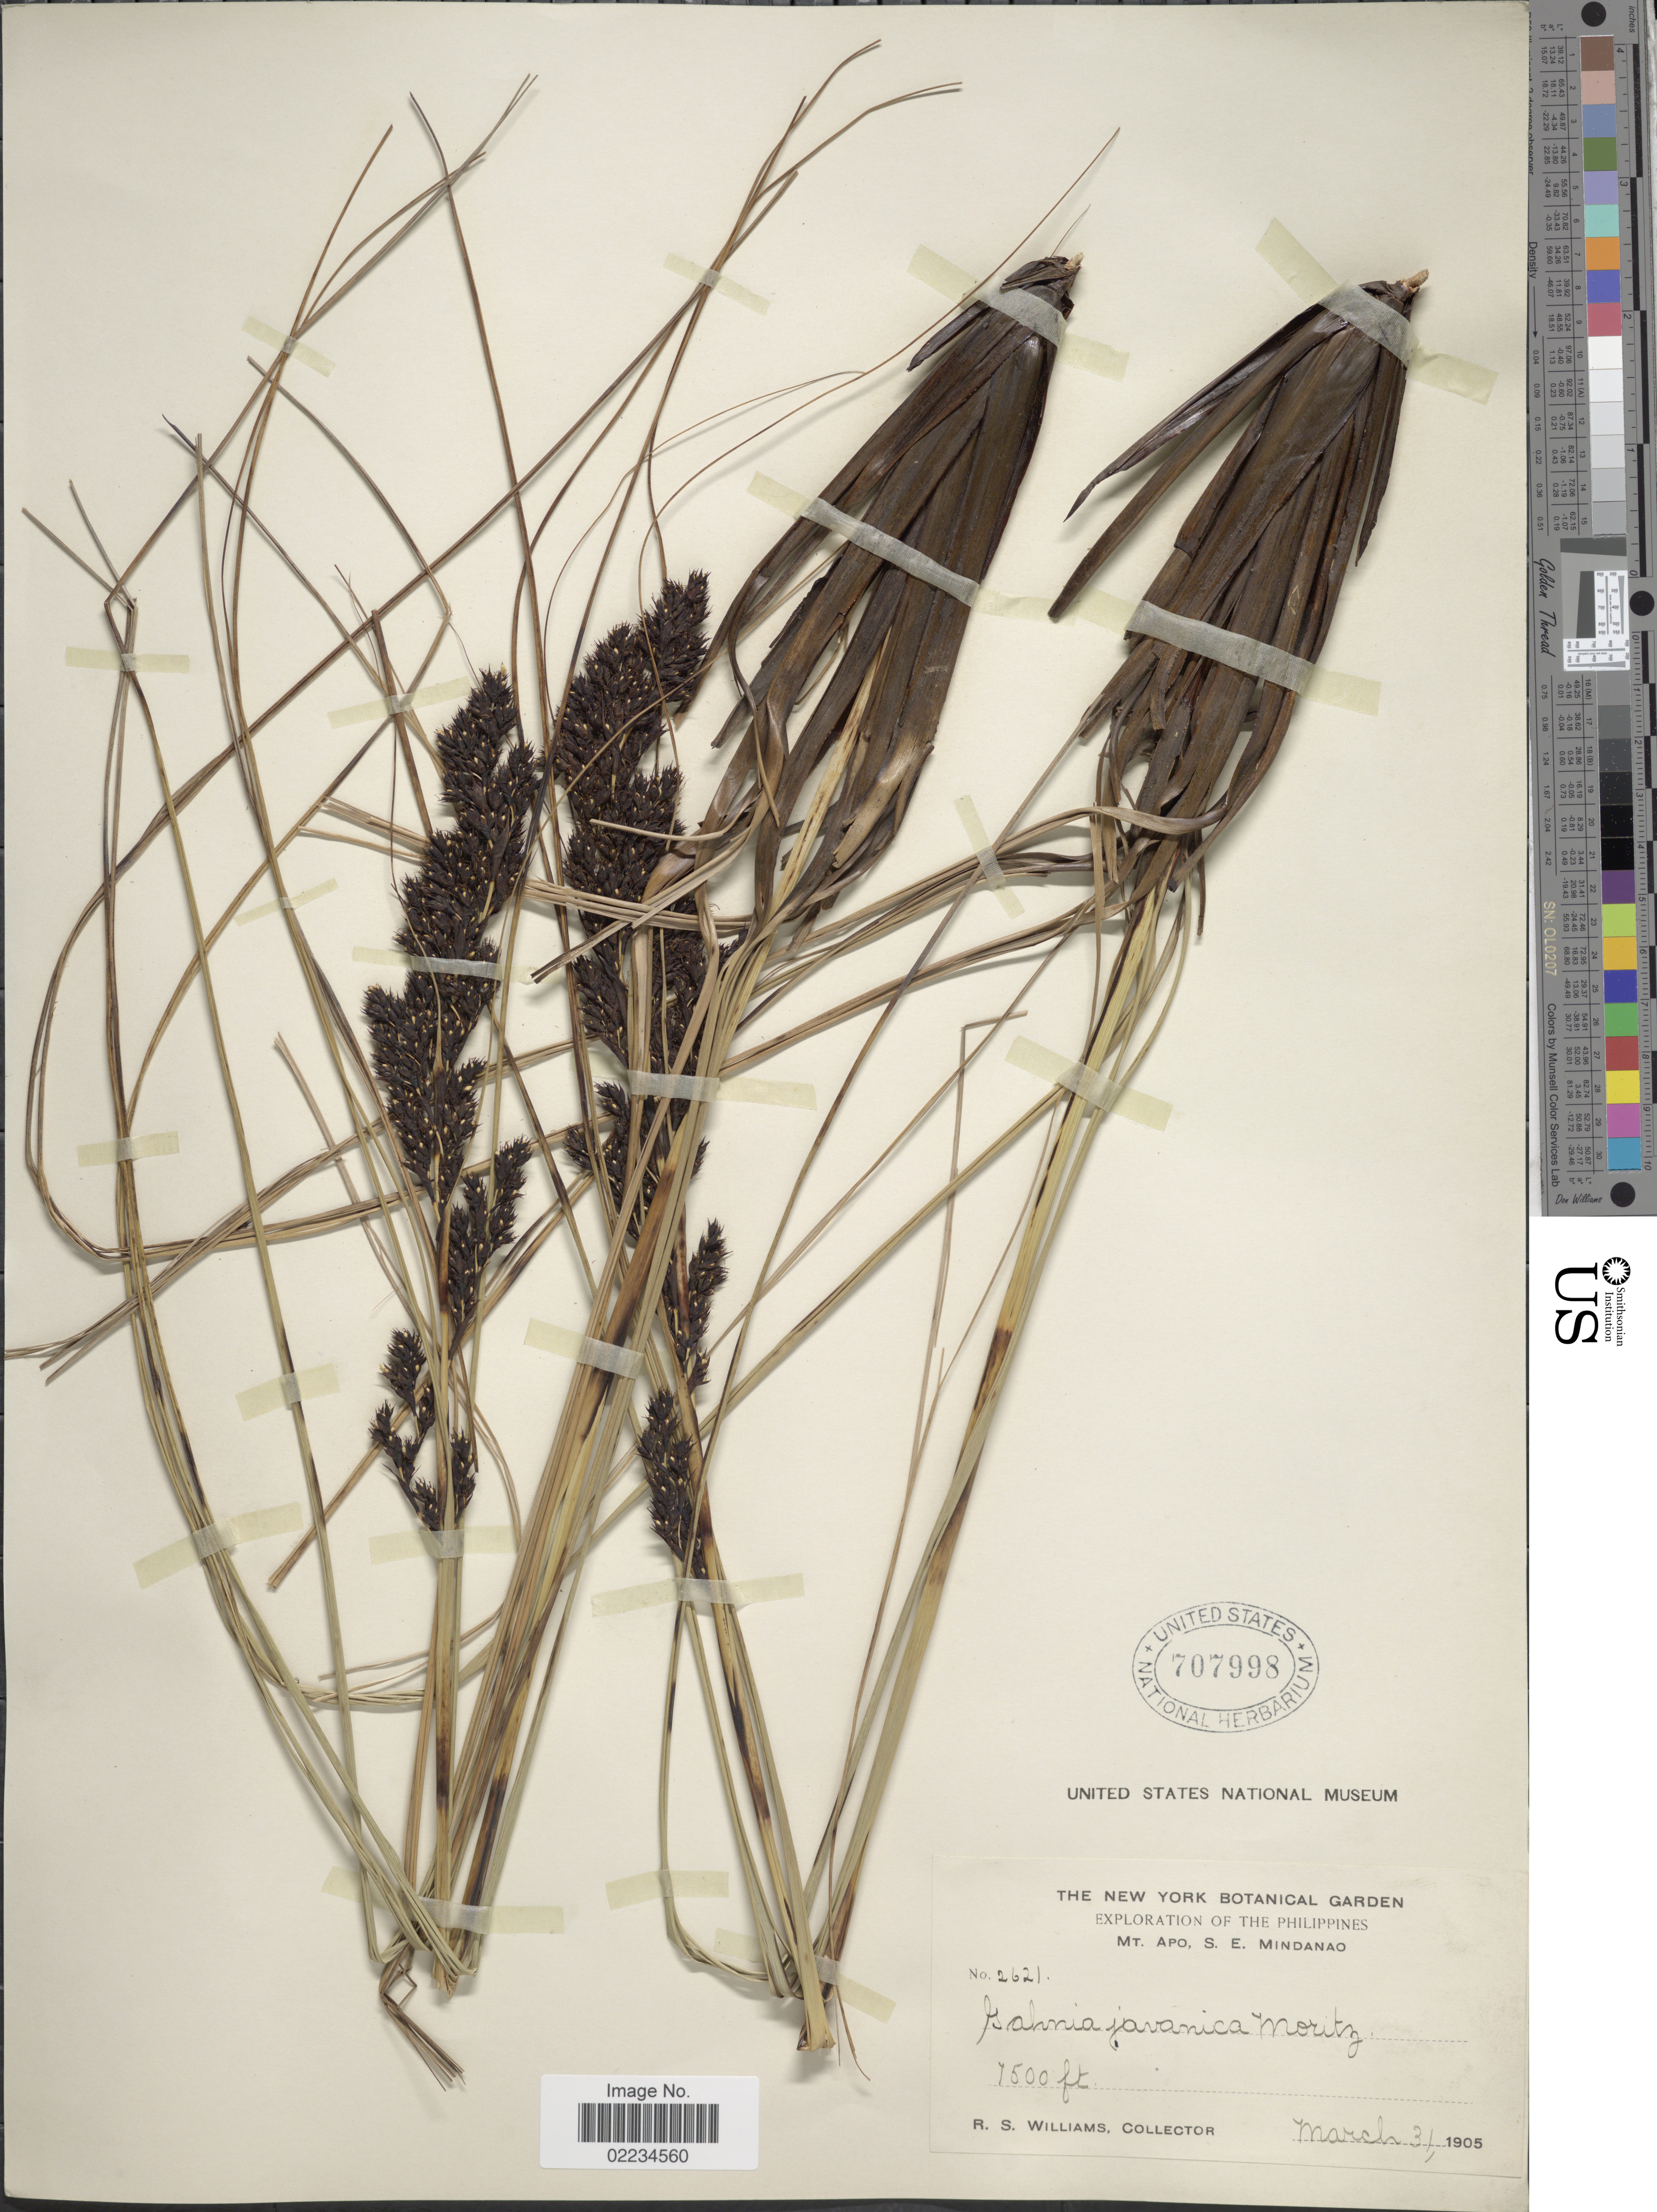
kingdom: Plantae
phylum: Tracheophyta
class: Liliopsida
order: Poales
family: Cyperaceae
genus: Gahnia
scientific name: Gahnia javanica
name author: Moritzi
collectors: R. S. Williams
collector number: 2621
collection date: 1905-03-31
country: Philippines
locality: Mt. Apo, S. E. Mindanao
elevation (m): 2286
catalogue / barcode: US 707998